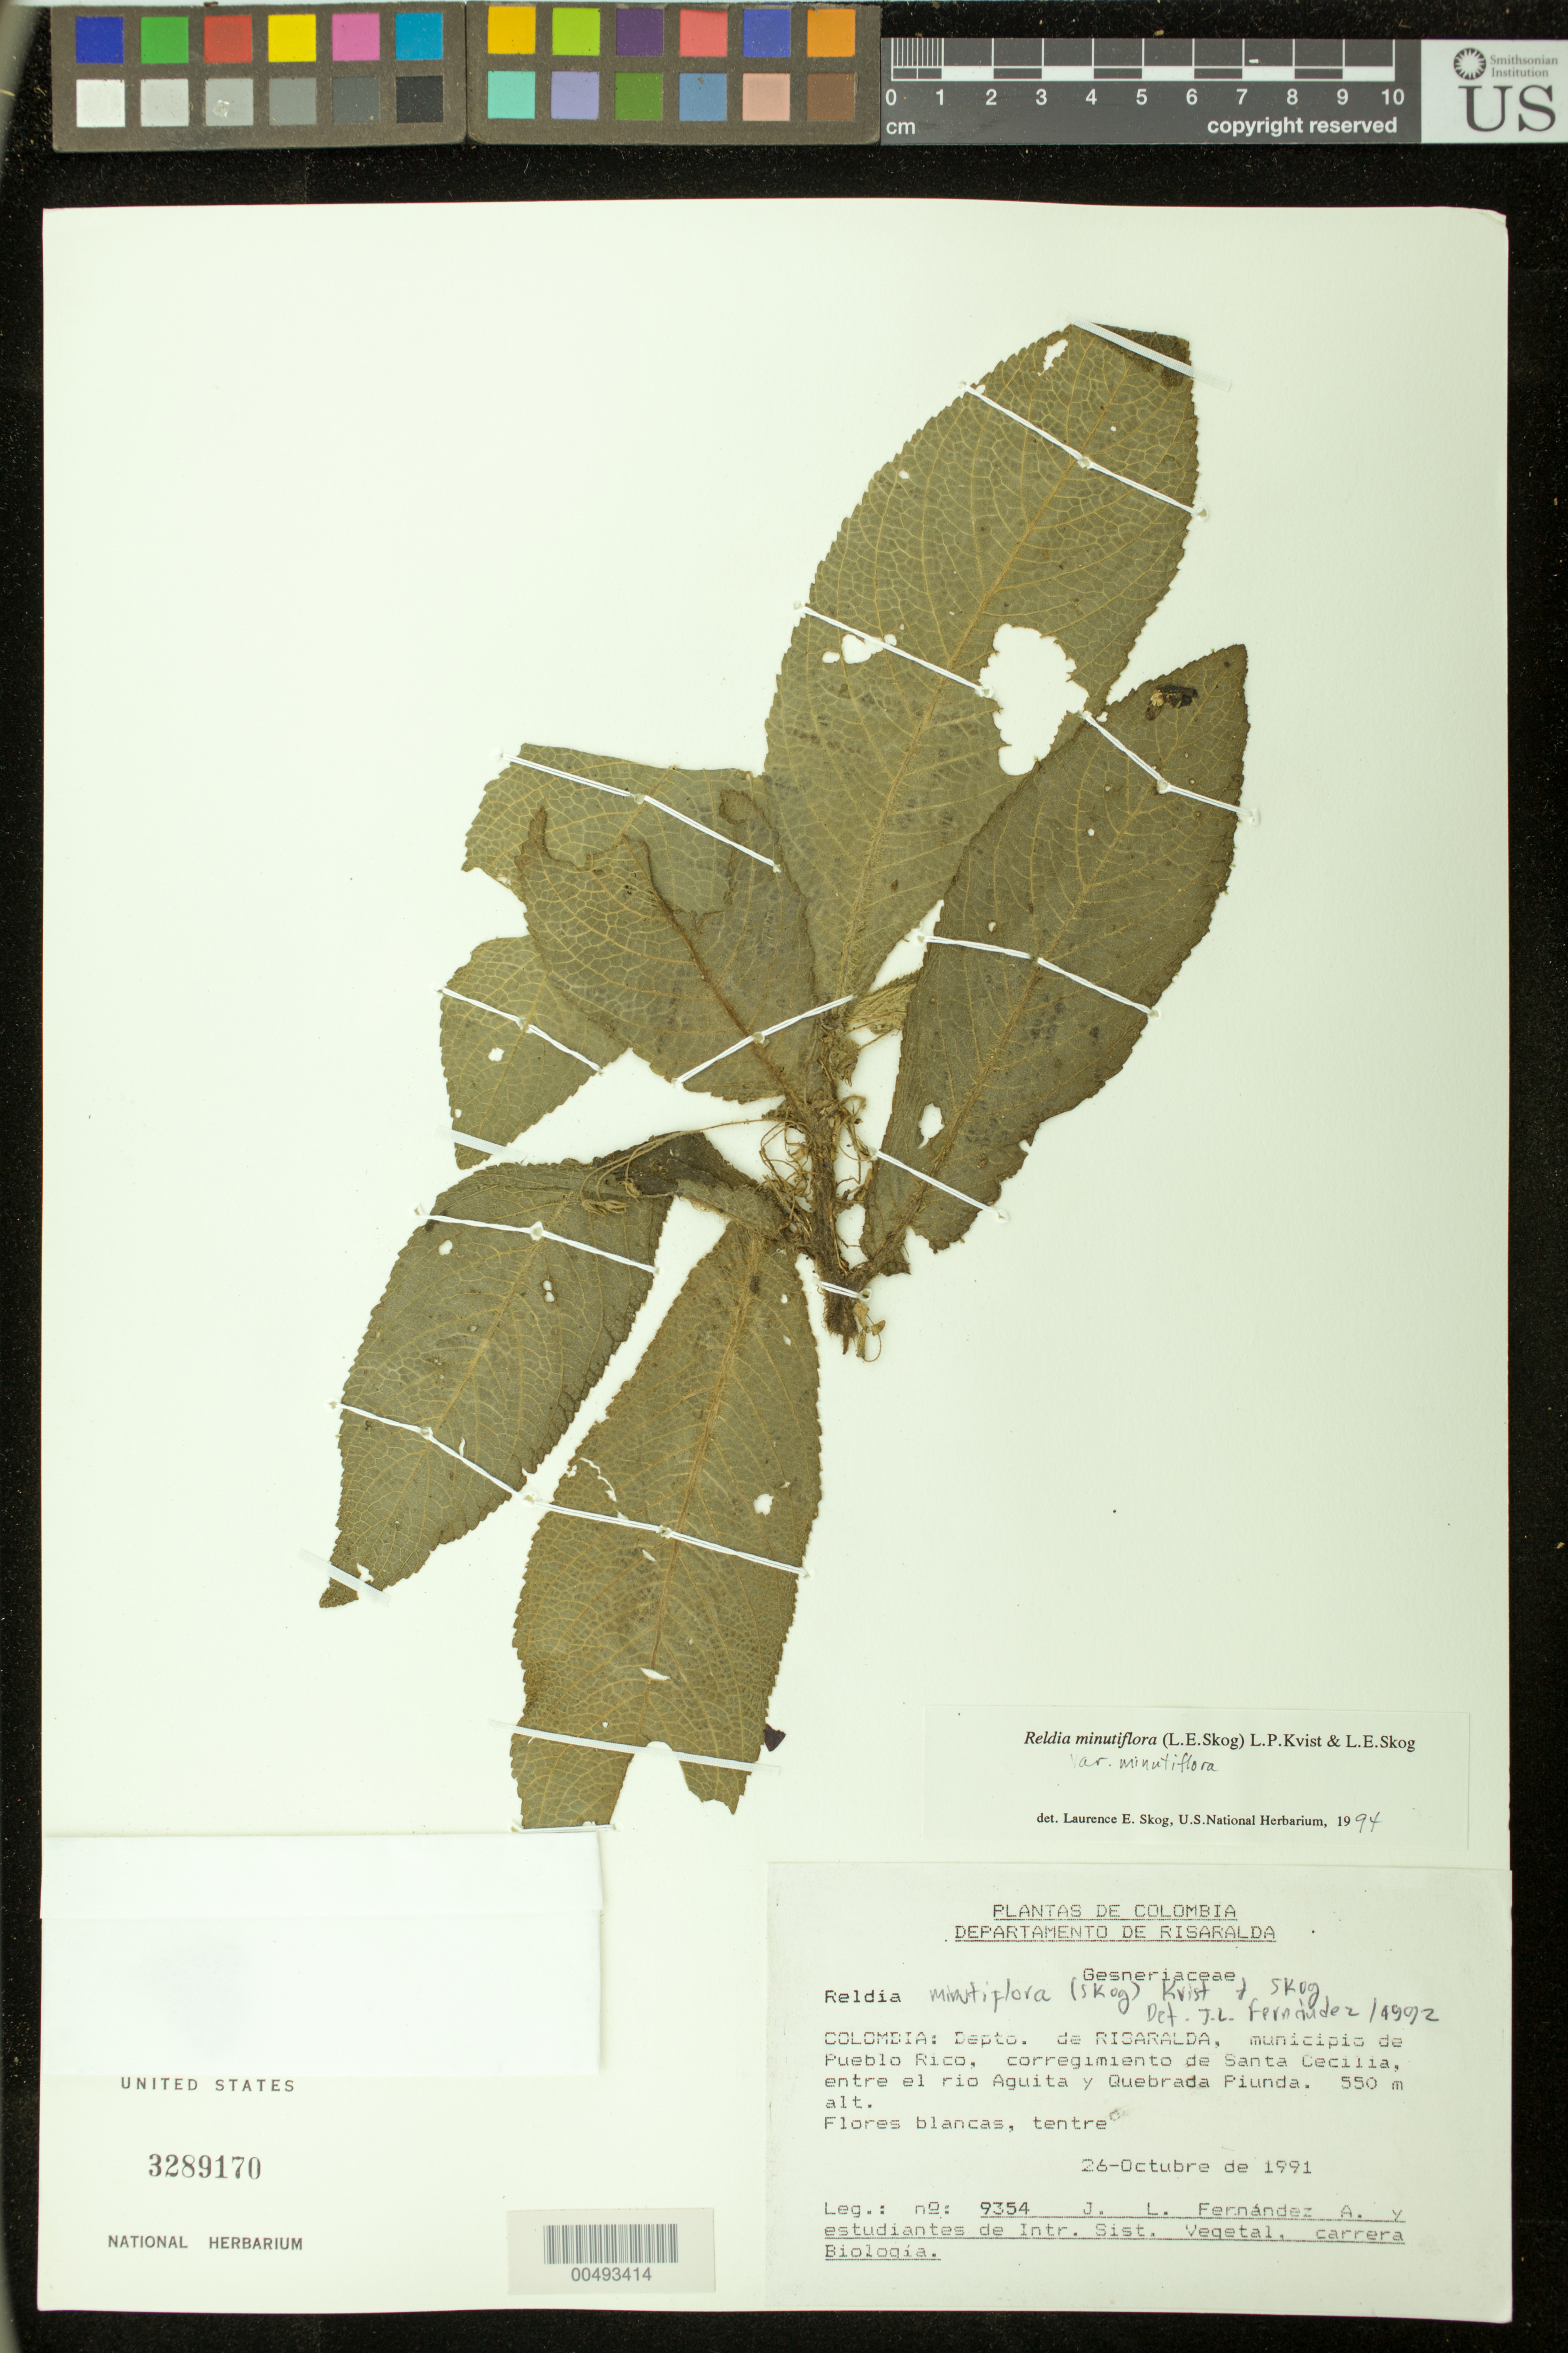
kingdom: Plantae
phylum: Tracheophyta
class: Magnoliopsida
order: Lamiales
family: Gesneriaceae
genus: Reldia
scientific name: Reldia minutiflora var. minutiflora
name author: (L.E. Skog) L.P. Kvist & L.E. Skog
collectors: J. L. Fernández-Alonso & et al.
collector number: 9354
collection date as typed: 26 Oct 1991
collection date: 1991-10-26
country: Colombia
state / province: Risaralda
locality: Mpio. de Pueblo Rico, corr. de Santa Cecilia, entre el reo Aguita y Quebrada Piunda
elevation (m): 550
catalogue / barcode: US 3289170